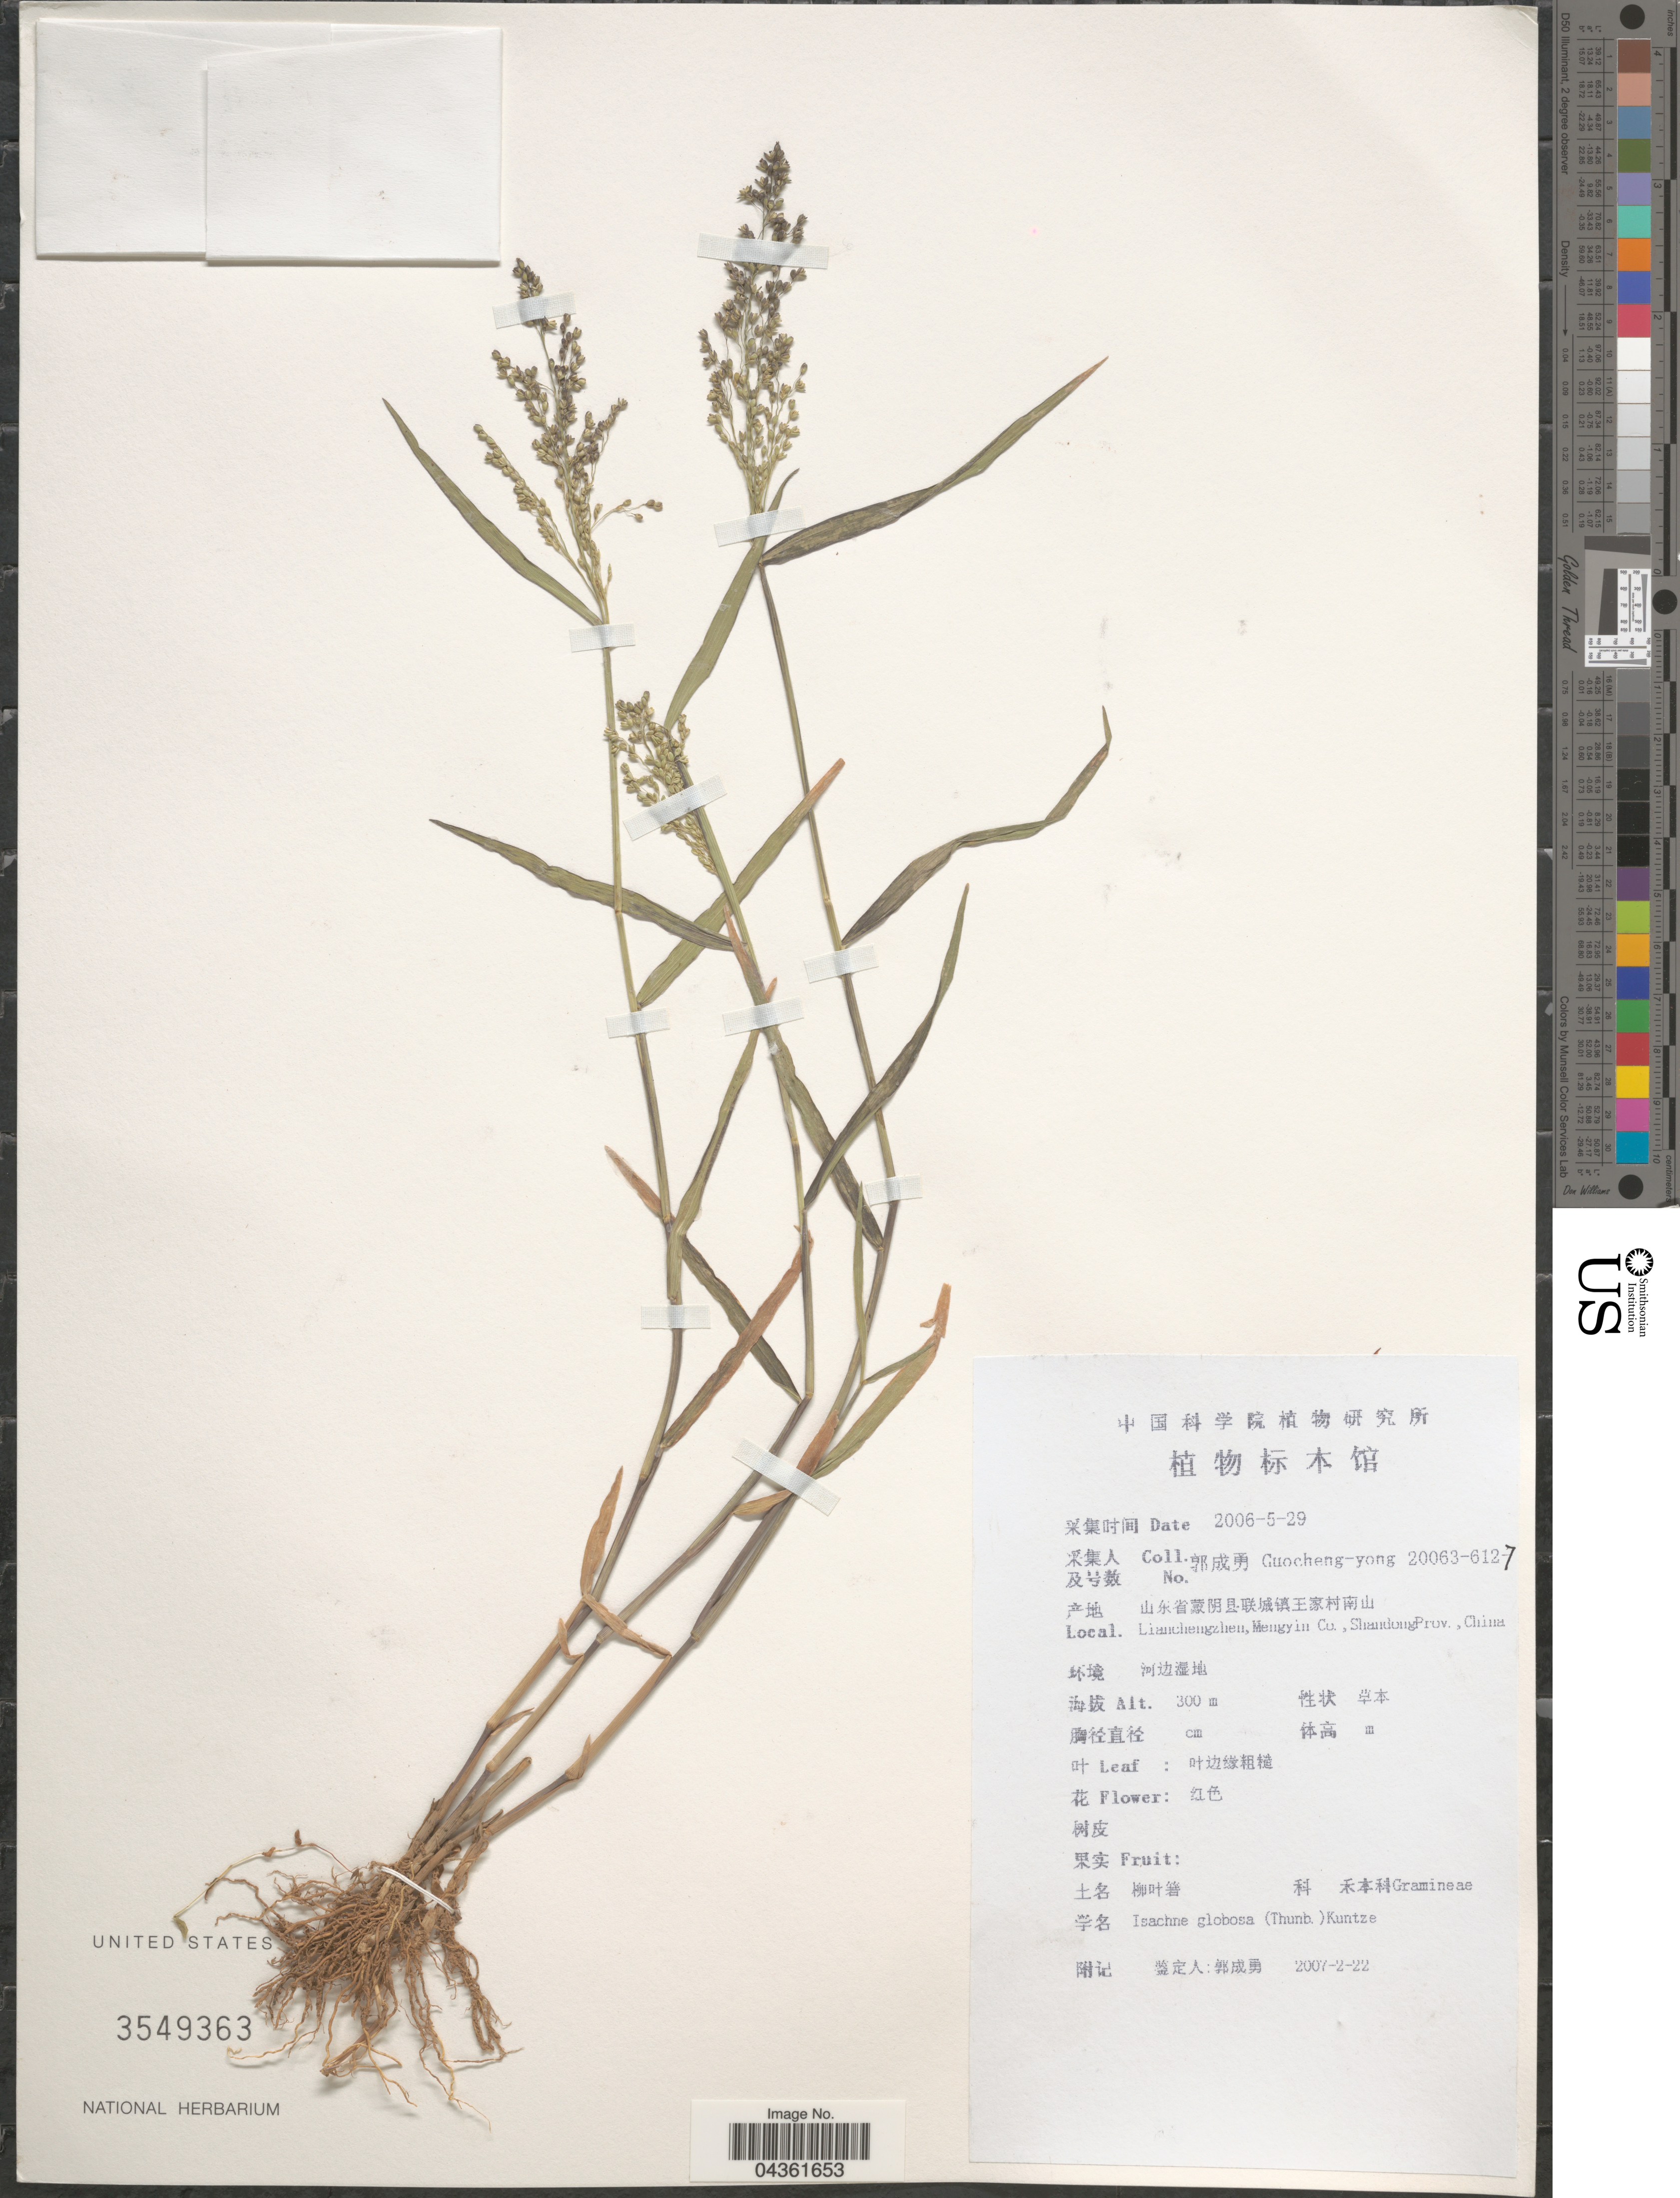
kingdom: Plantae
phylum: Tracheophyta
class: Liliopsida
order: Poales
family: Poaceae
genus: Isachne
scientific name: Isachne globosa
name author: (Thunb.) Kuntze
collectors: Guo cheng-yong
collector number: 20063-612-7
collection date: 2006-05-29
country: China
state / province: Shandong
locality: Lianchengzhen, Mengyin Co.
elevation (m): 300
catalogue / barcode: US 3549363